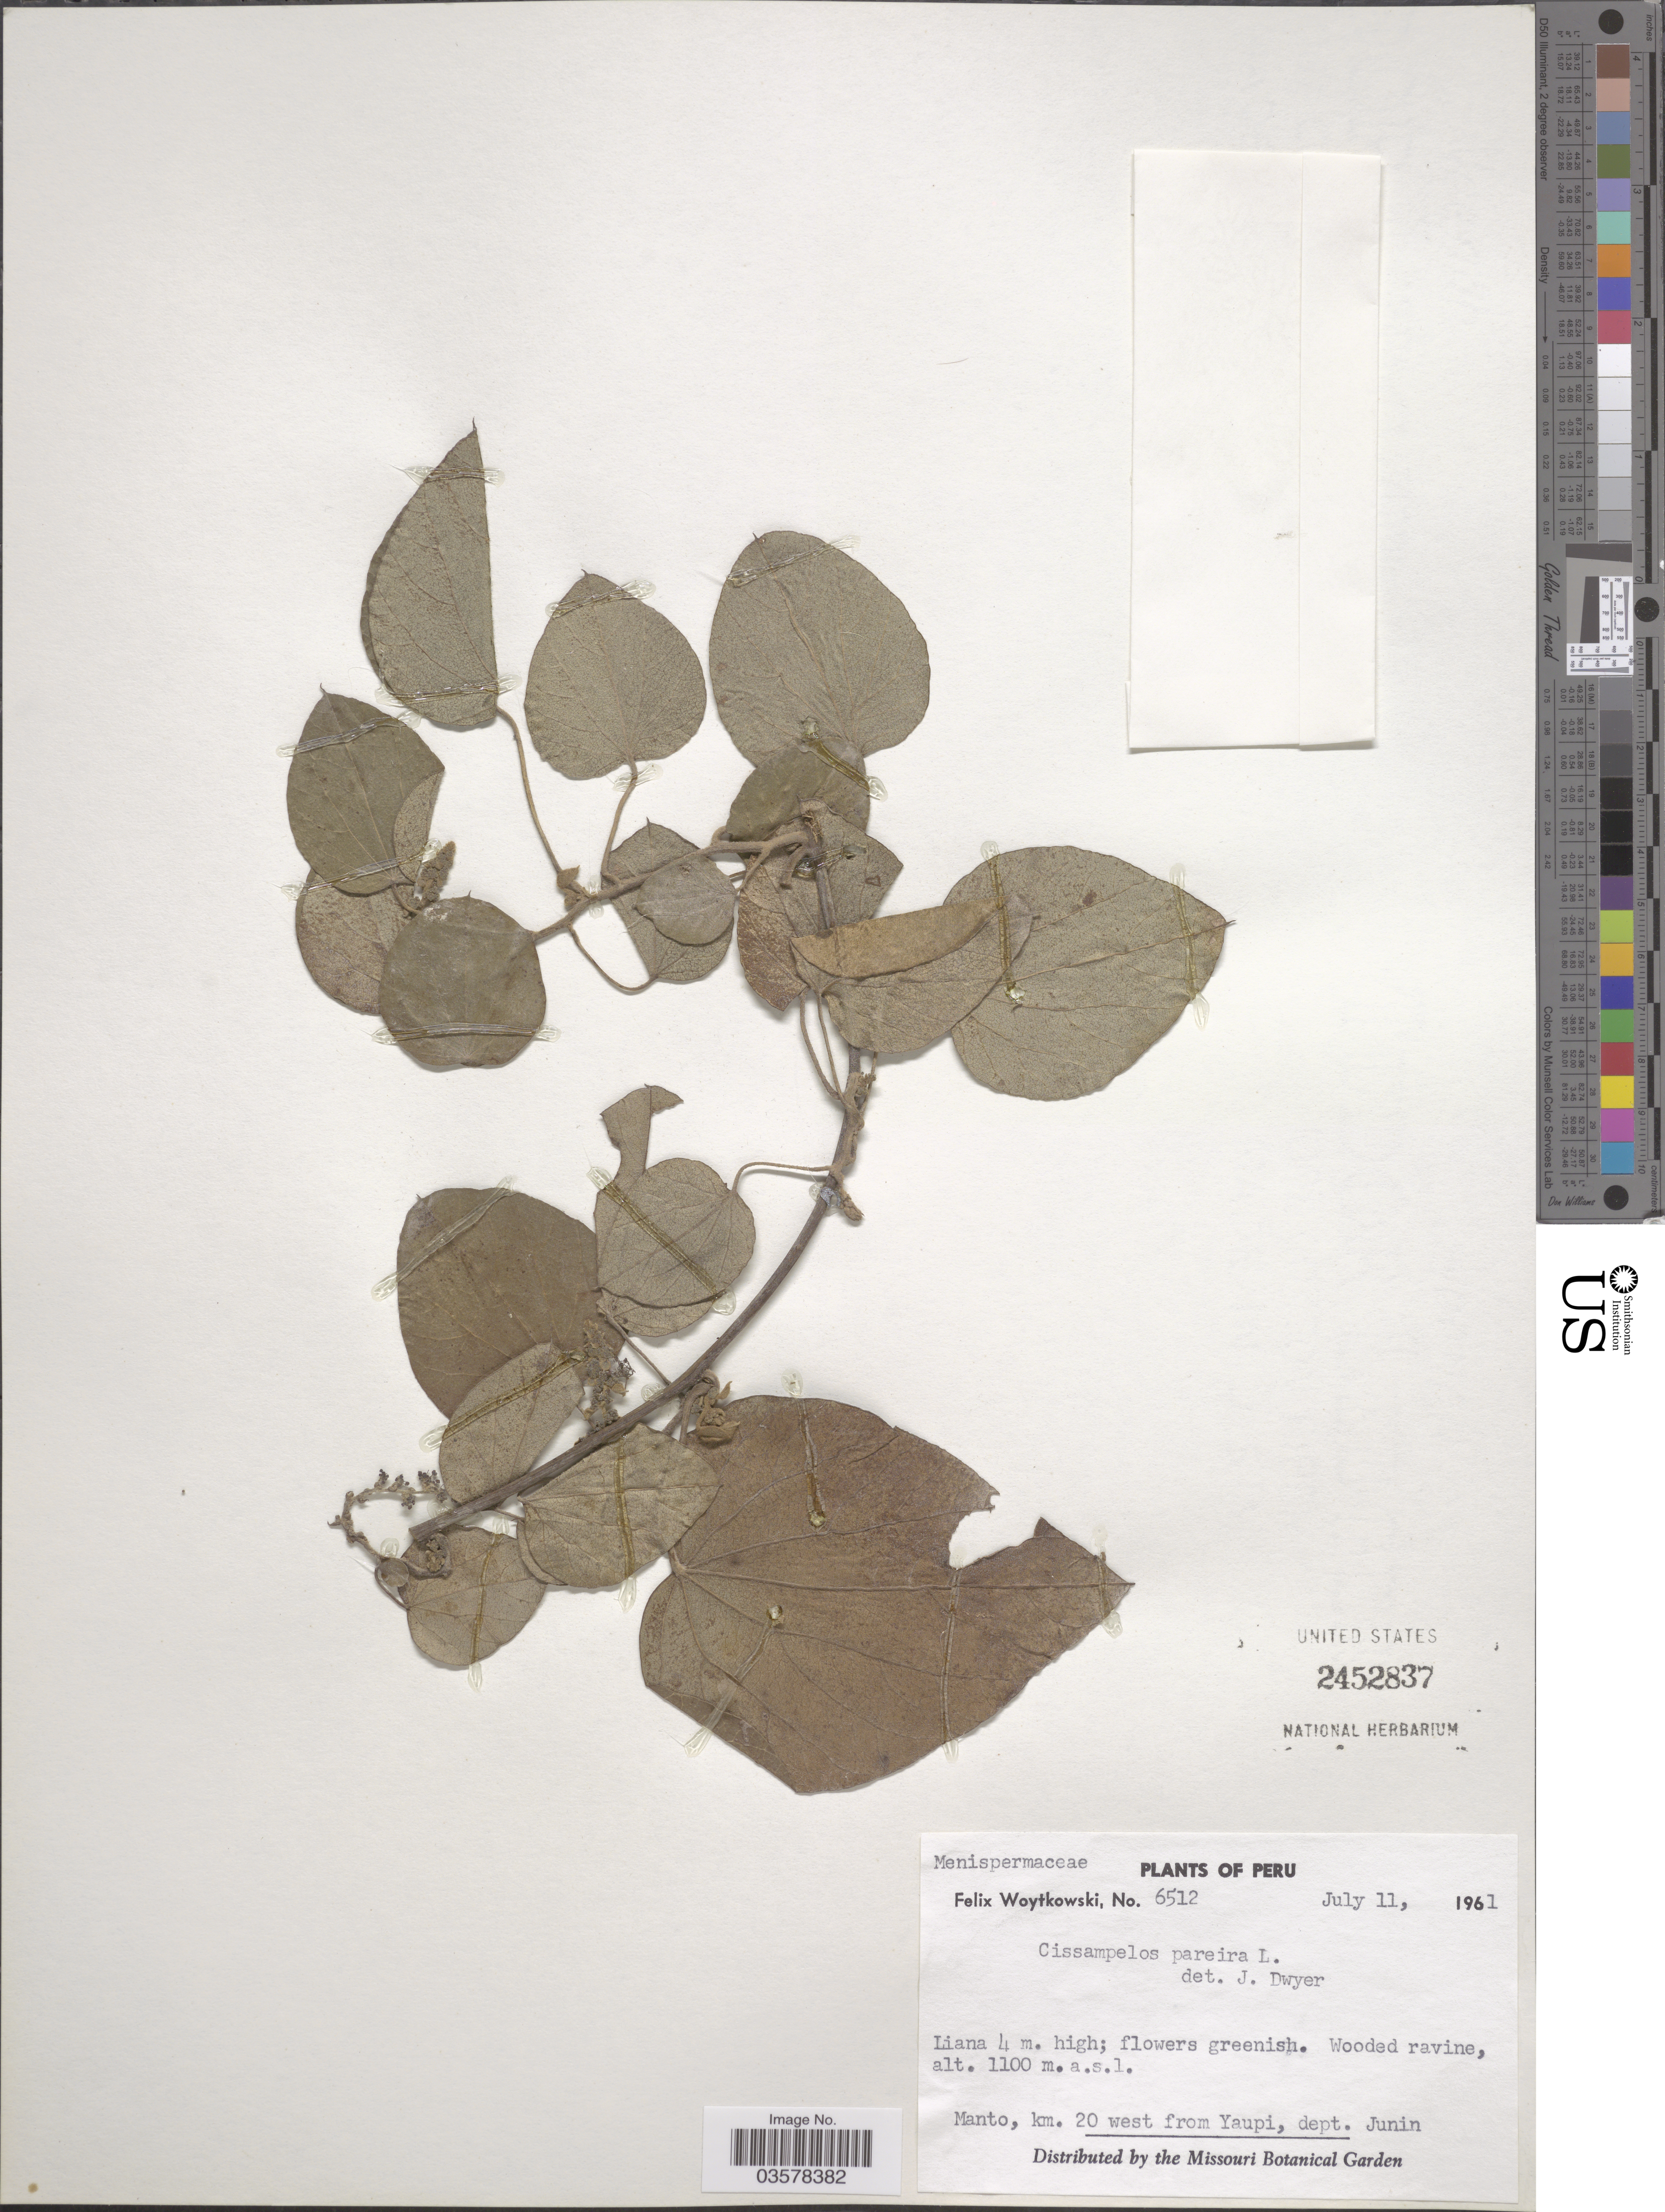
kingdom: Plantae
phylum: Tracheophyta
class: Magnoliopsida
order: Ranunculales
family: Menispermaceae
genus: Cissampelos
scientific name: Cissampelos pareira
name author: L.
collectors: F. Woytkowski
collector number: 6512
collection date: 1961-07-11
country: Peru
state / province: Junín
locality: Manto, km. 20 west from Yaupi, dept. Junin.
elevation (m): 1100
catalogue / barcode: US 2452837